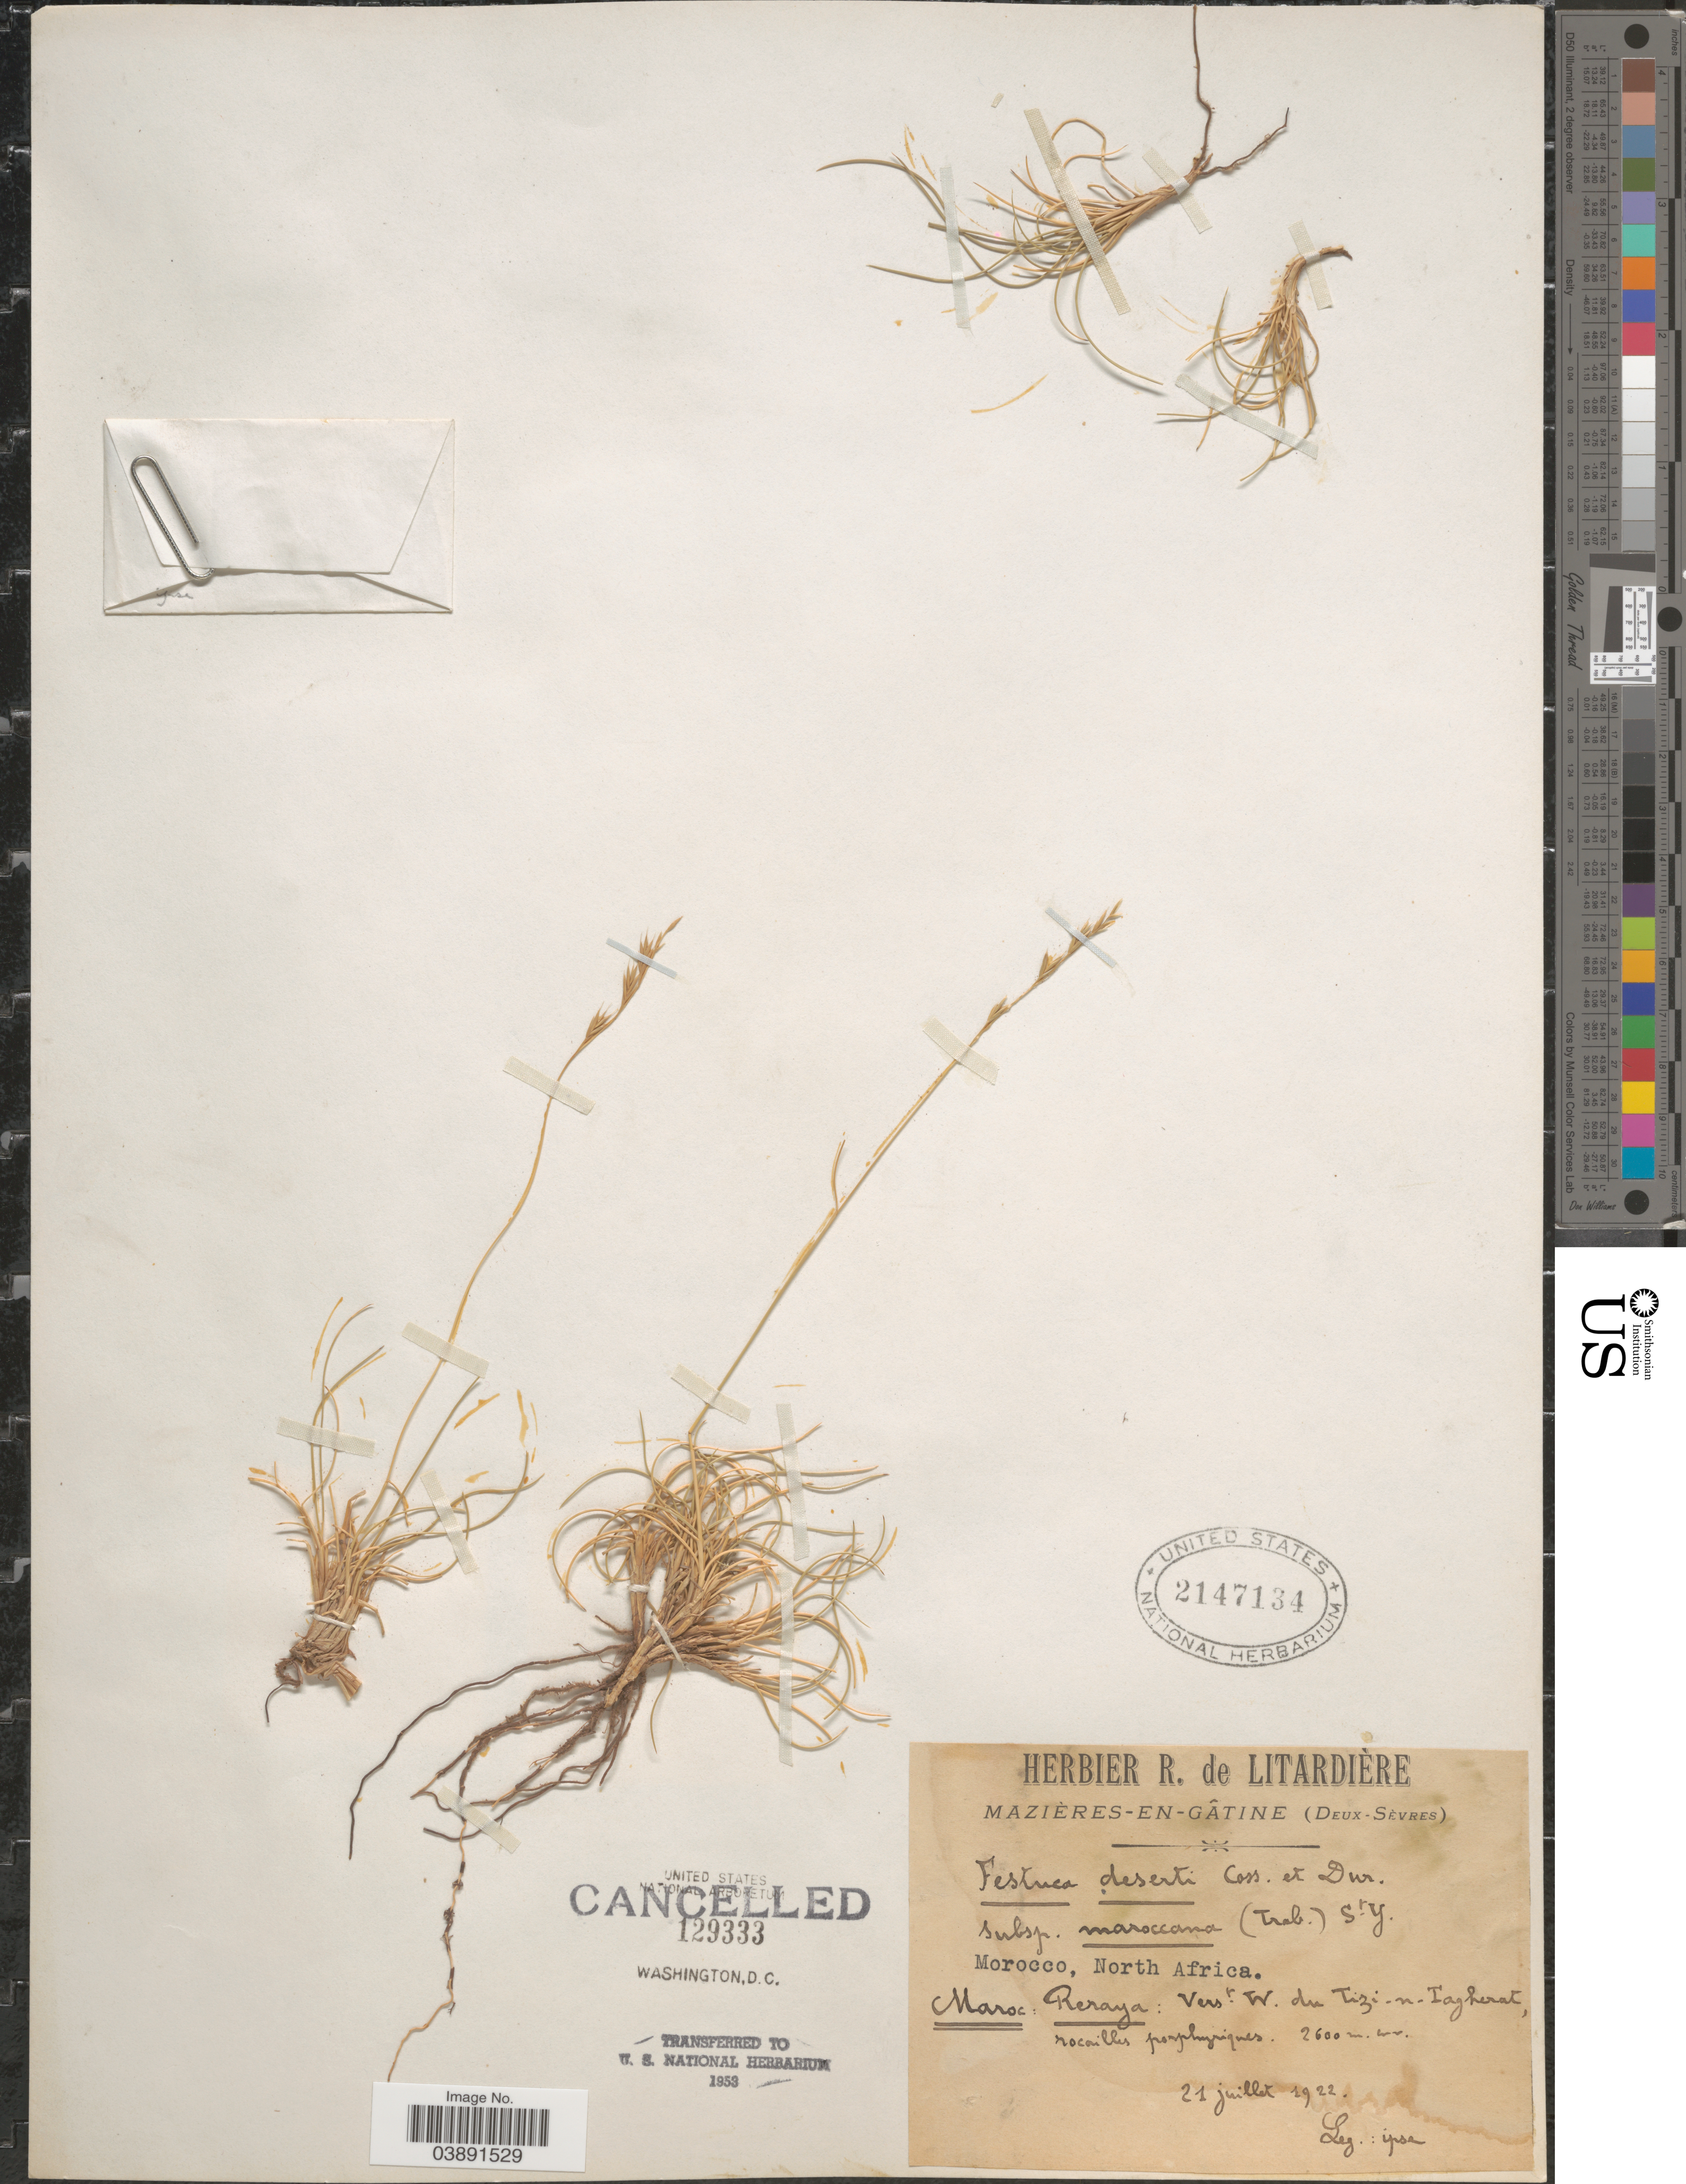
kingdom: Plantae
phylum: Tracheophyta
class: Liliopsida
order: Poales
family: Poaceae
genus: Festuca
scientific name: Festuca deserti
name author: (Coss. & Durieu) Batt. & Trab.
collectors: R. Litardiere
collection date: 1922-07-21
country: Morocco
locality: North Africa. Maroc: Reraya: Verst W. du Tizi-n-Tayherat, rocailles porphyriques.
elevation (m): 2600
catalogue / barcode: US 2147134